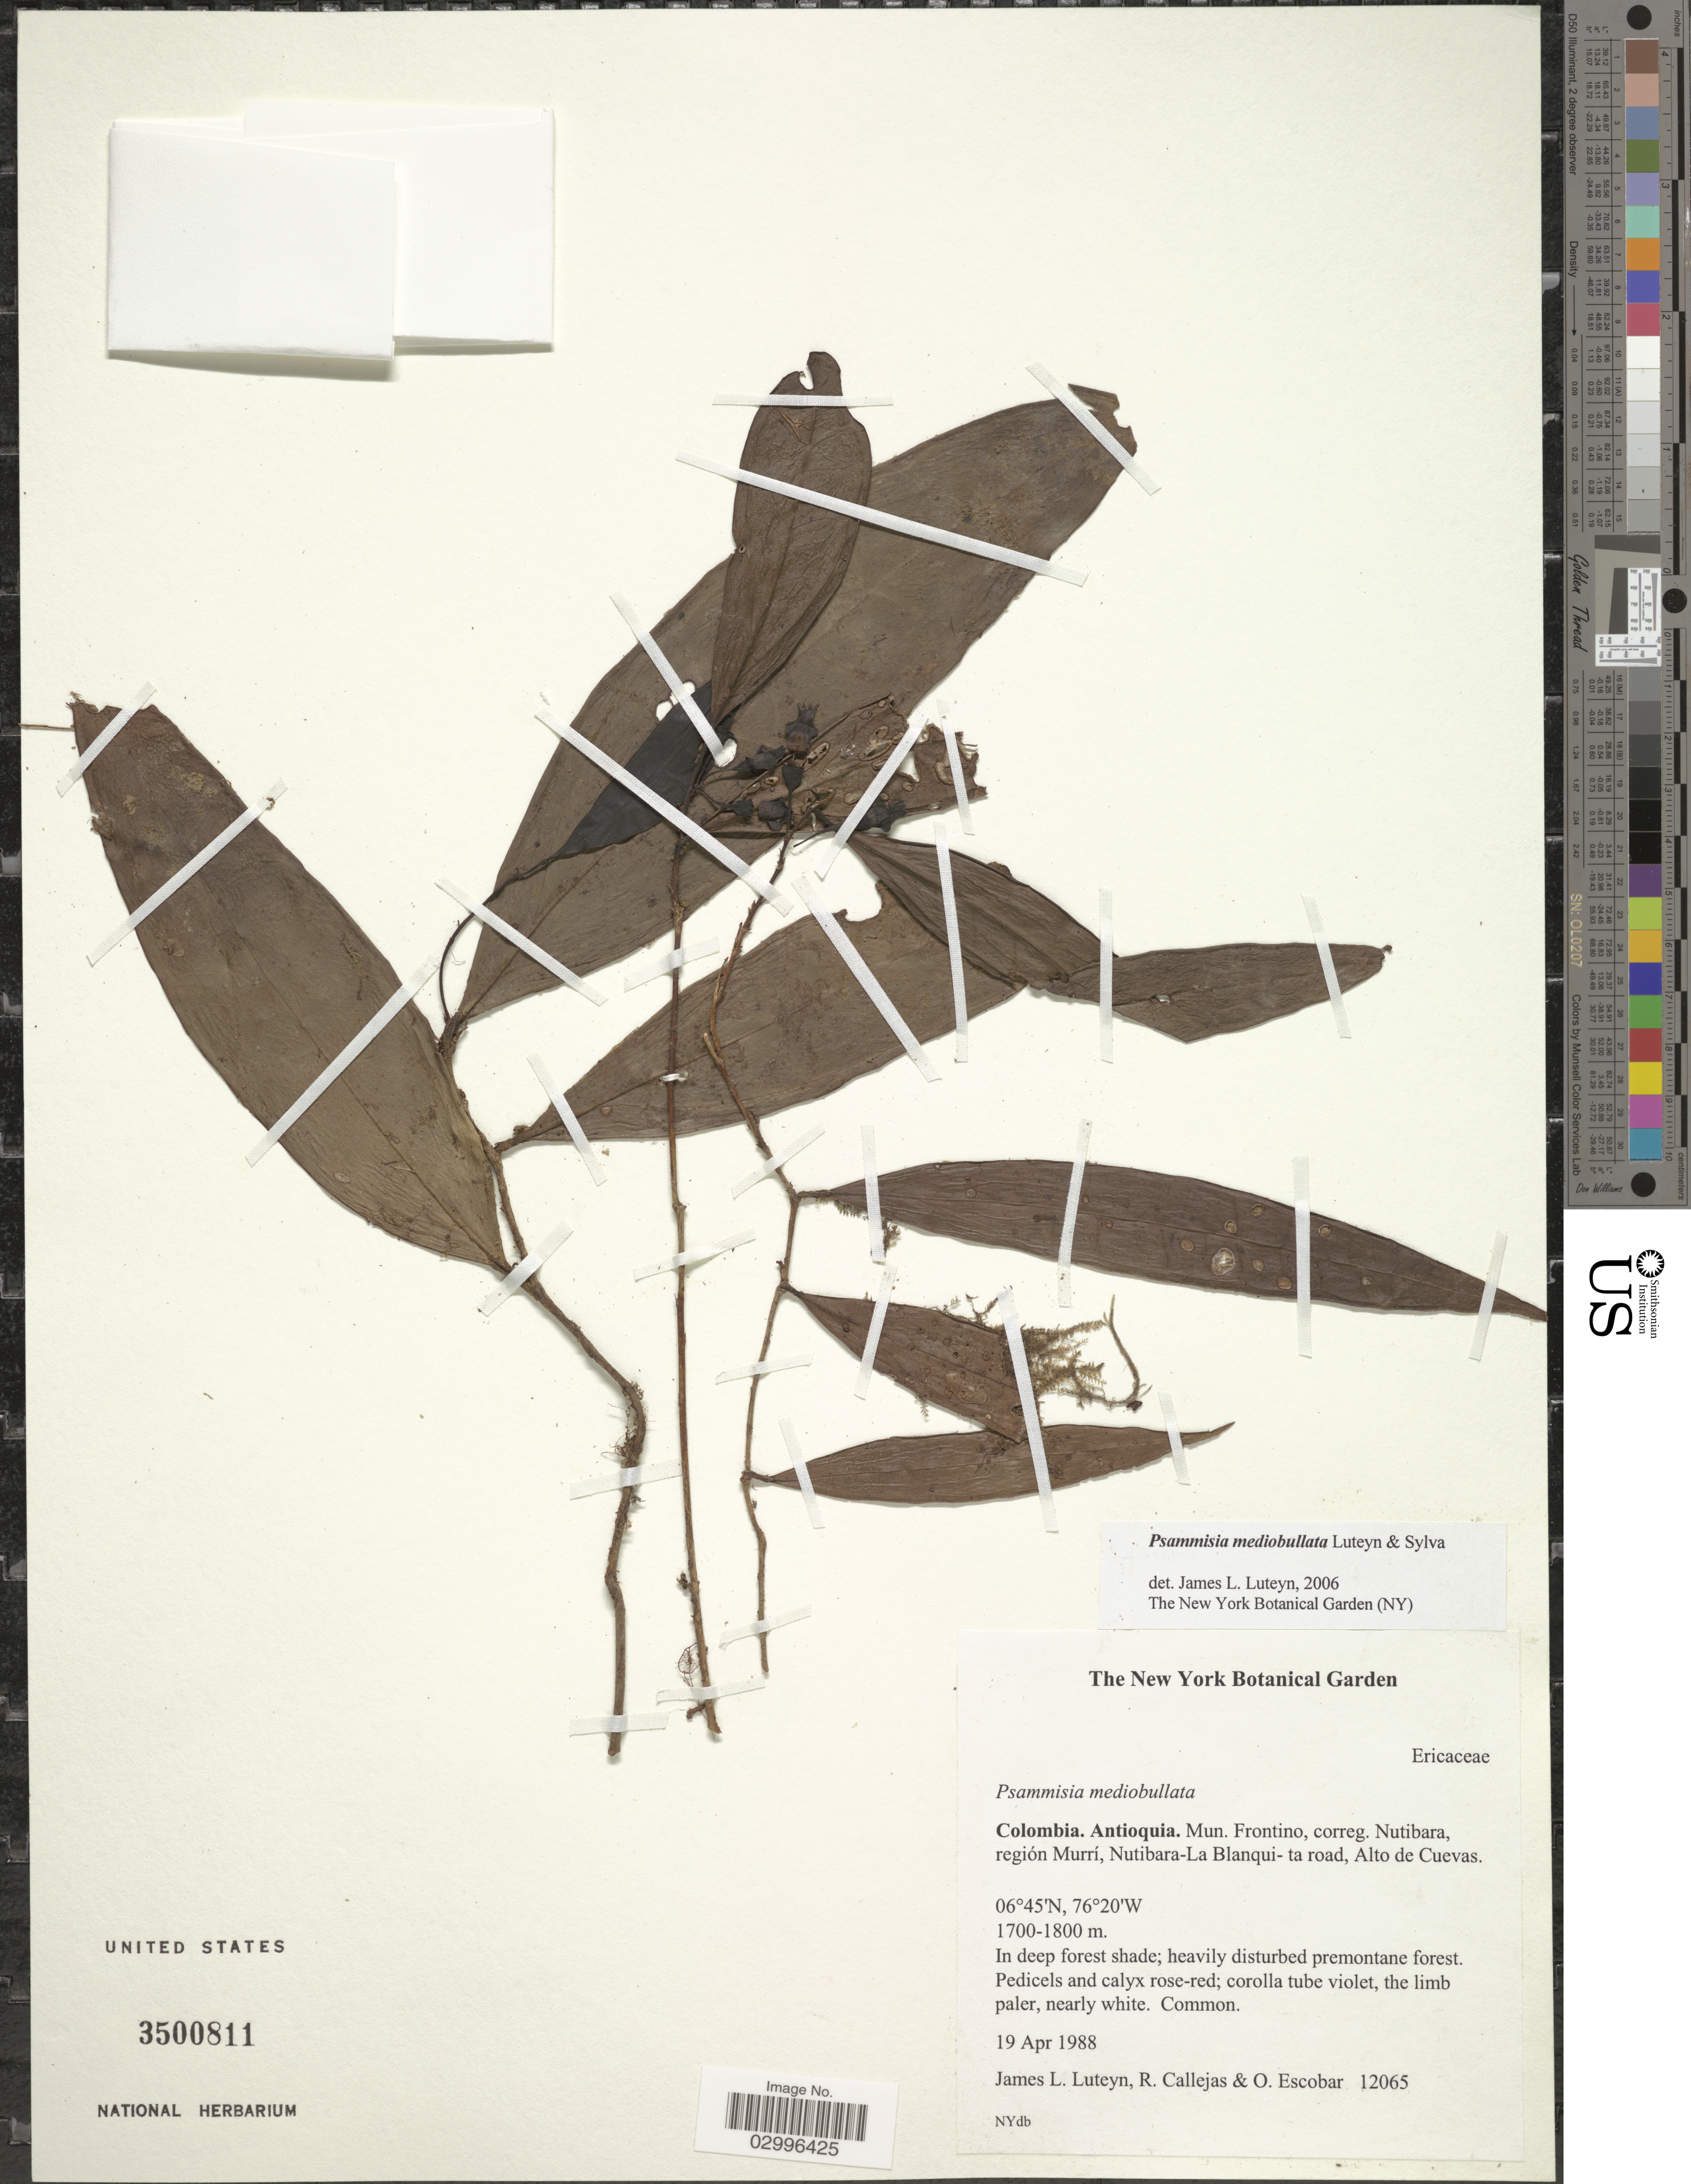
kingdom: Plantae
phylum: Tracheophyta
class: Magnoliopsida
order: Ericales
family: Ericaceae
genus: Psammisia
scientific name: Psammisia mediobullata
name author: Luteyn & Sylva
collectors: J. L. Luteyn, R. Callejas & O. Escobar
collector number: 12065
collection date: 1988-04-19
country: Colombia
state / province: Antioquia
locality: Mun. Frontino, correg. Nutibara, región Murrí, Nutibara-La Blanqui-ta road, Alto de Cuevas.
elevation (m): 1700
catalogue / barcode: US 3500811